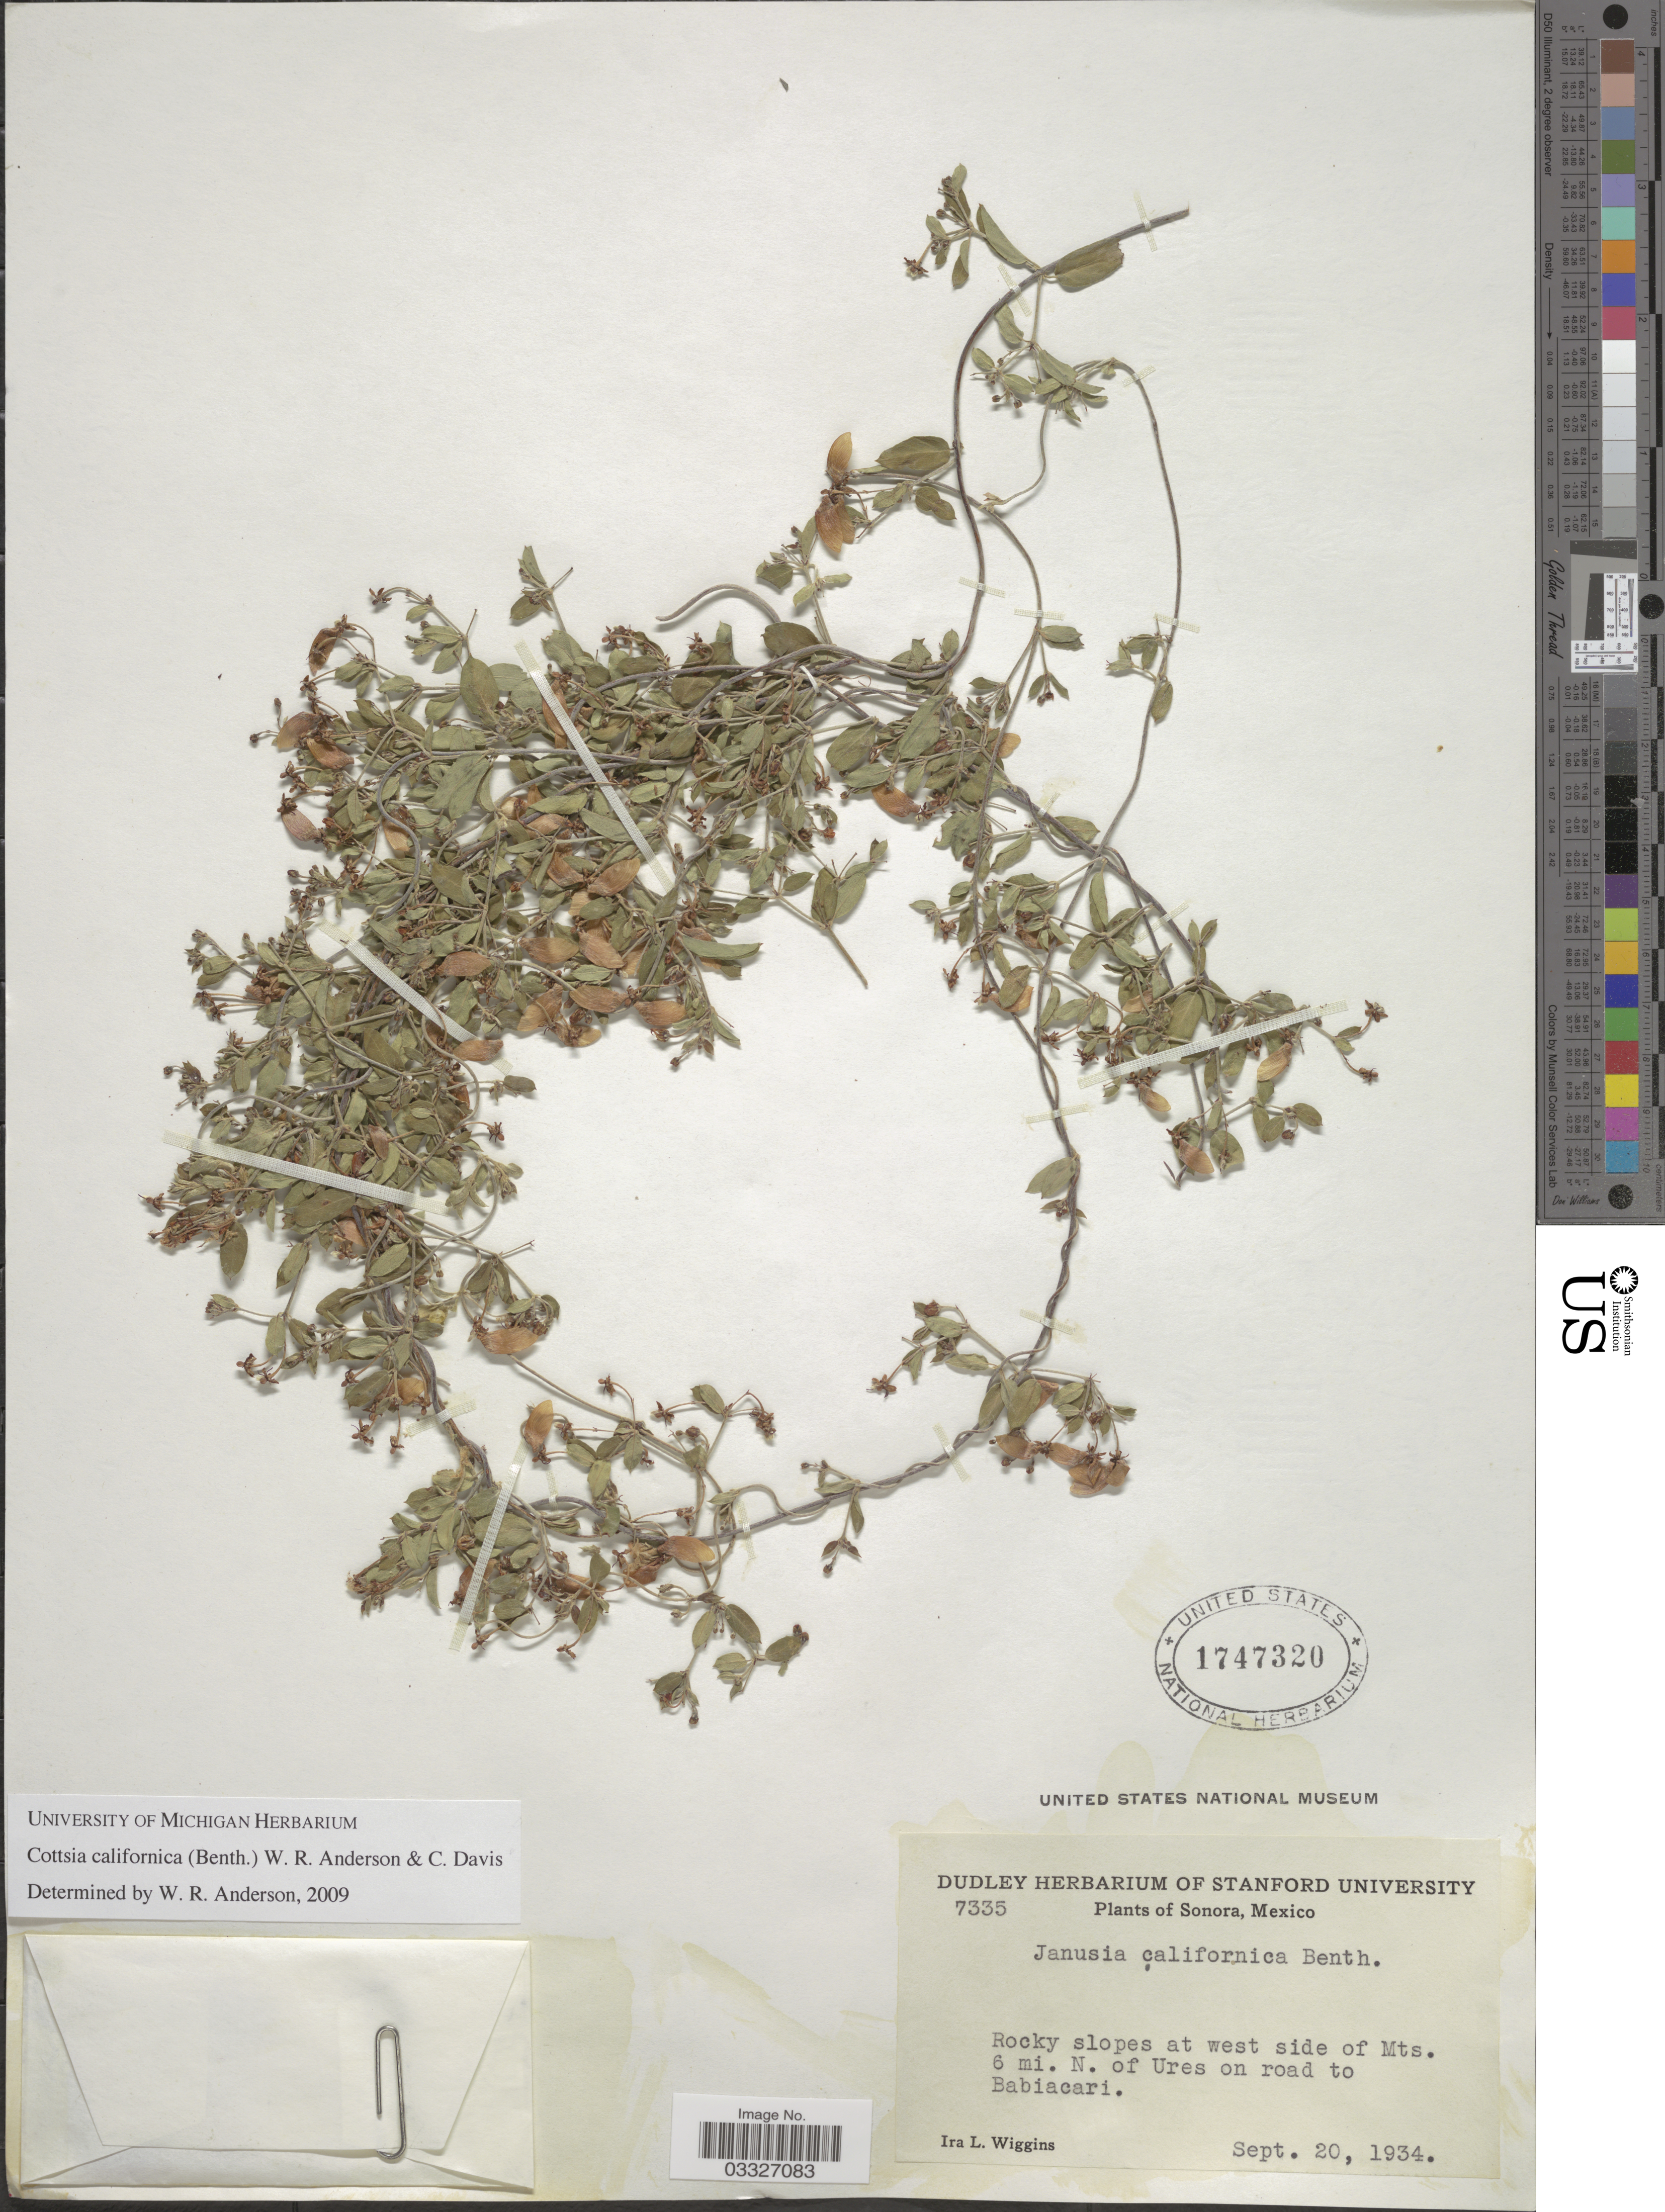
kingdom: Plantae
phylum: Tracheophyta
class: Magnoliopsida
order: Malpighiales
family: Malpighiaceae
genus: Cottsia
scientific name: Cottsia californica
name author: (Benth.) W.R. Anderson & C. Davis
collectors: I. L. Wiggins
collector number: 7335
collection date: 1934-09-20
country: Mexico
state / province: Sonora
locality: West side of Mts. 6 mi. N. of Ures on road to Babiacari.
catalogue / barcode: US 1747320